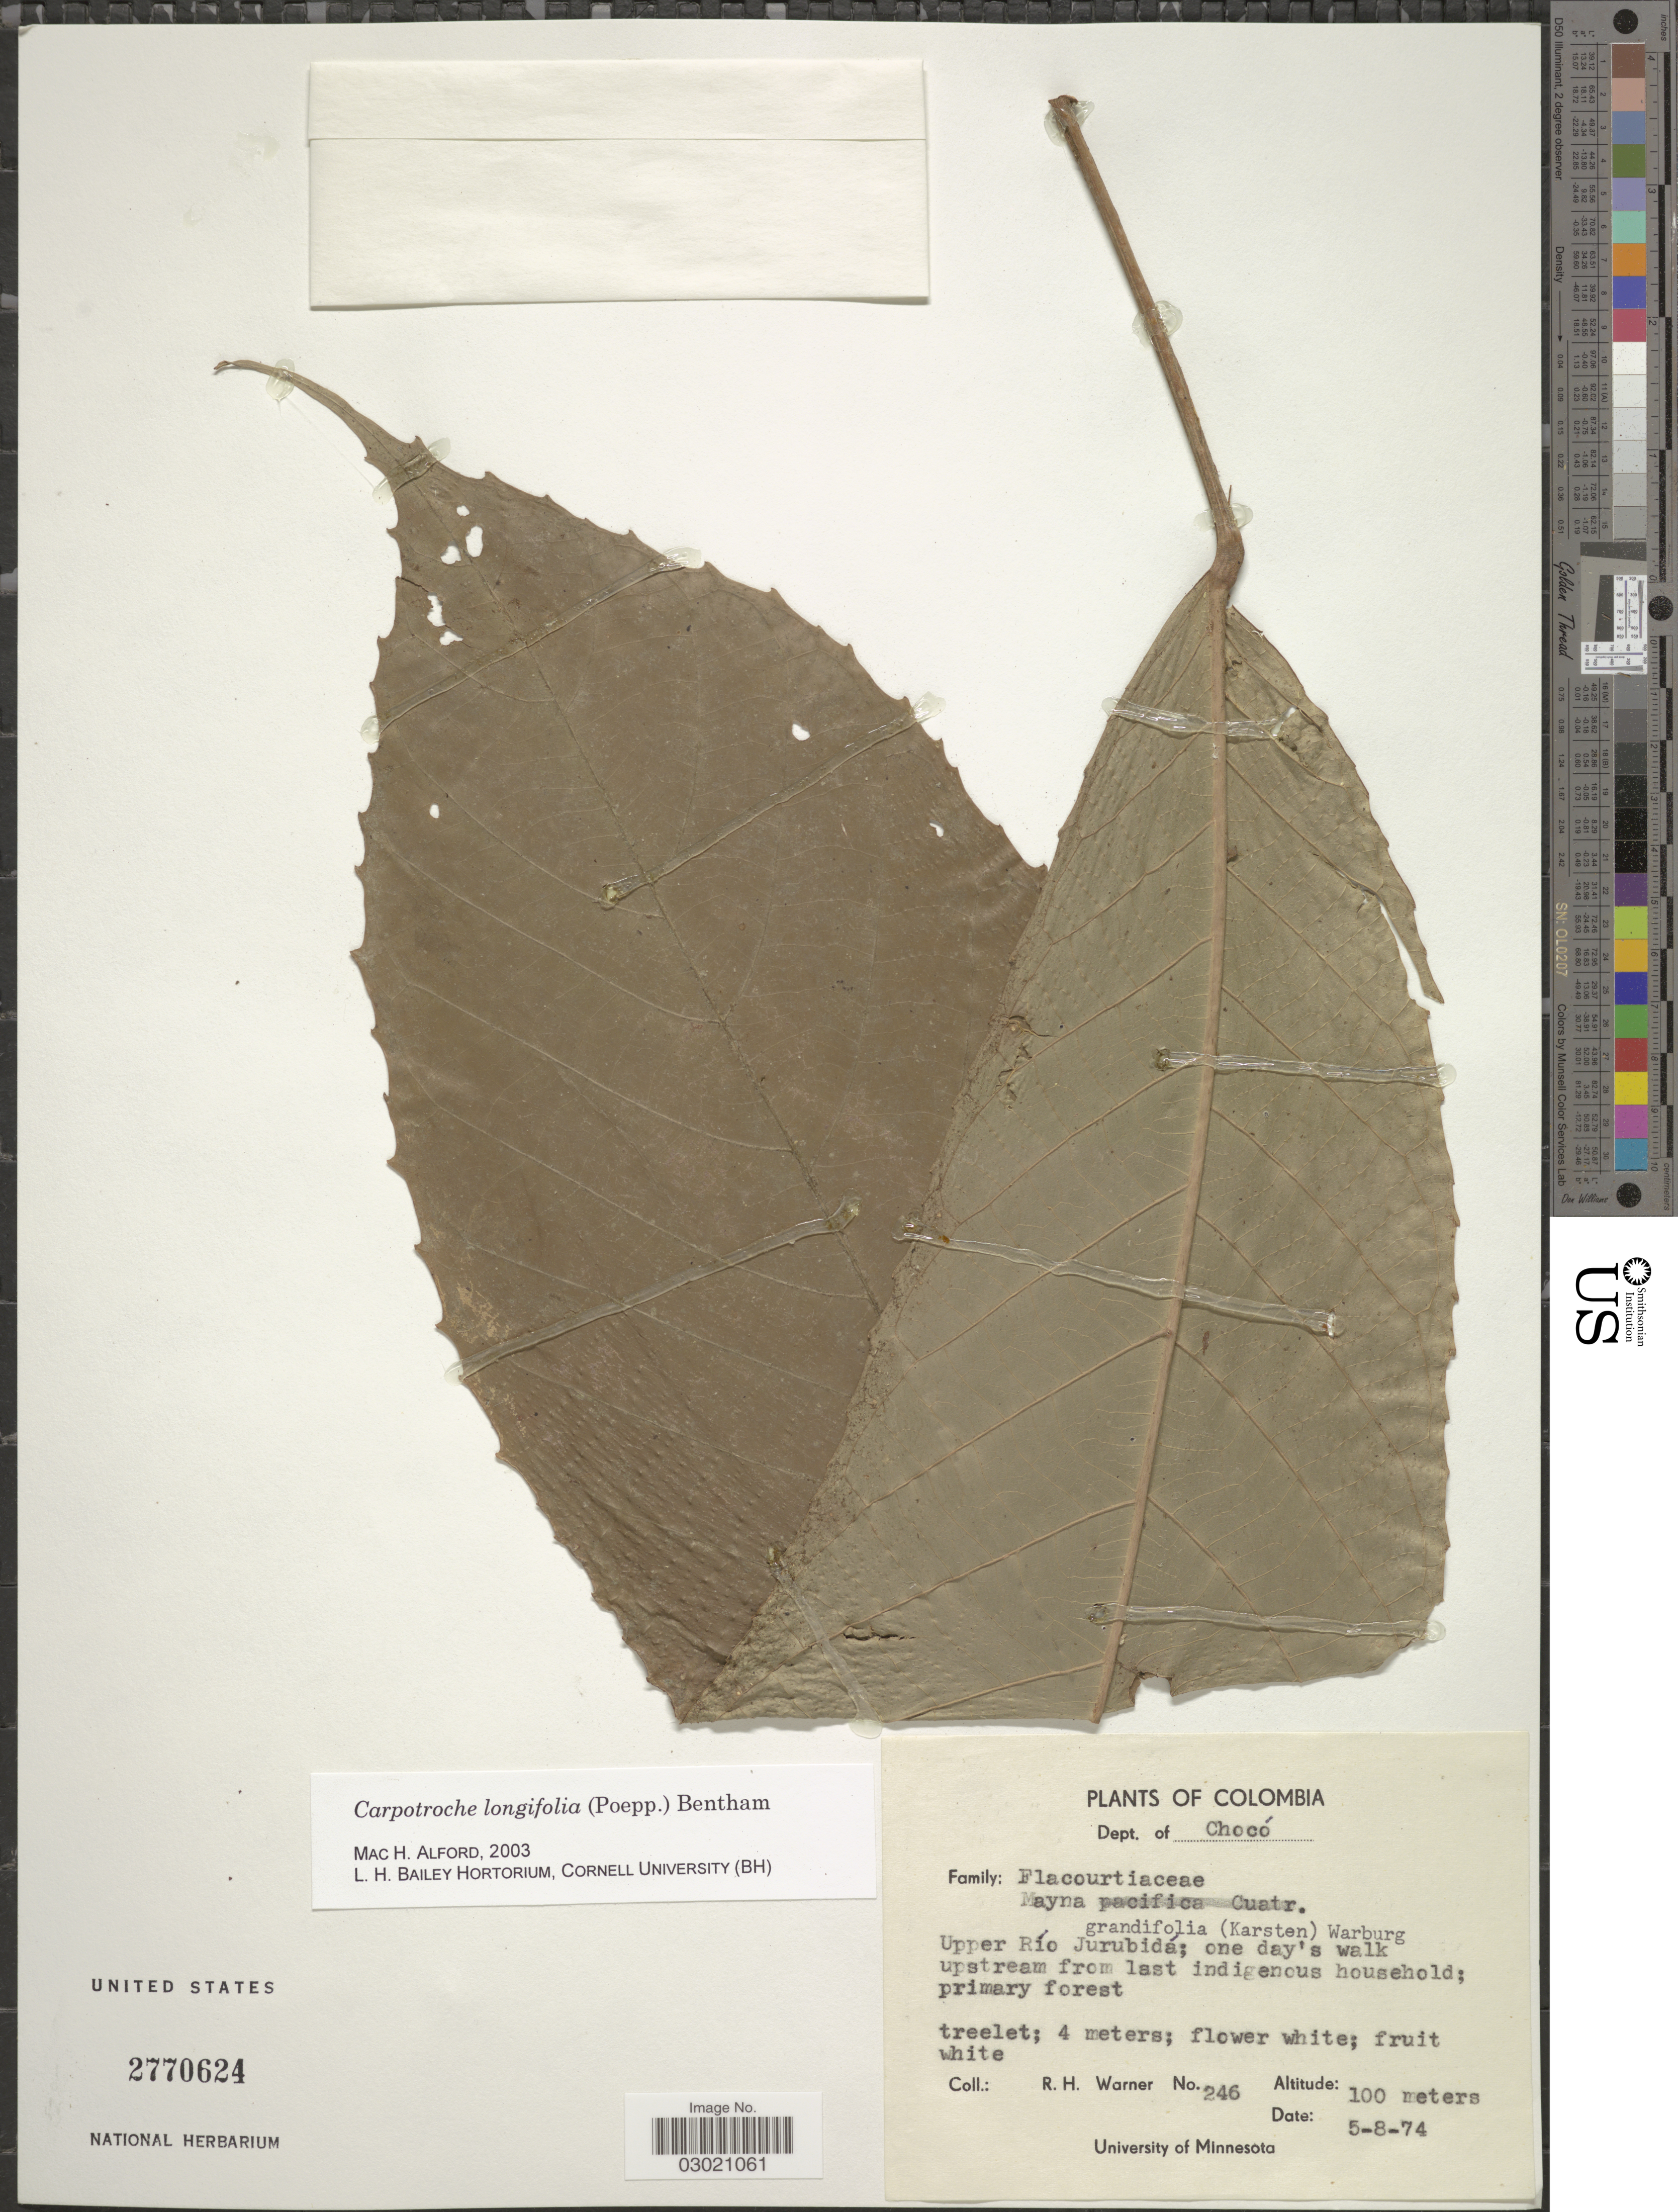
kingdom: Plantae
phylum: Tracheophyta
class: Magnoliopsida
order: Malpighiales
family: Achariaceae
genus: Carpotroche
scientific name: Carpotroche longifolia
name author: (Poepp.) Benth.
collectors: R. H. Warner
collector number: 246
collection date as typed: Transcribed d/m/y: 5/8/74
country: Colombia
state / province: Chocó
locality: Upper Río Jurubidá; one day's walk upstream from last indigenous household. Dept. of Chocó.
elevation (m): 100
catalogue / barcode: US 2770624